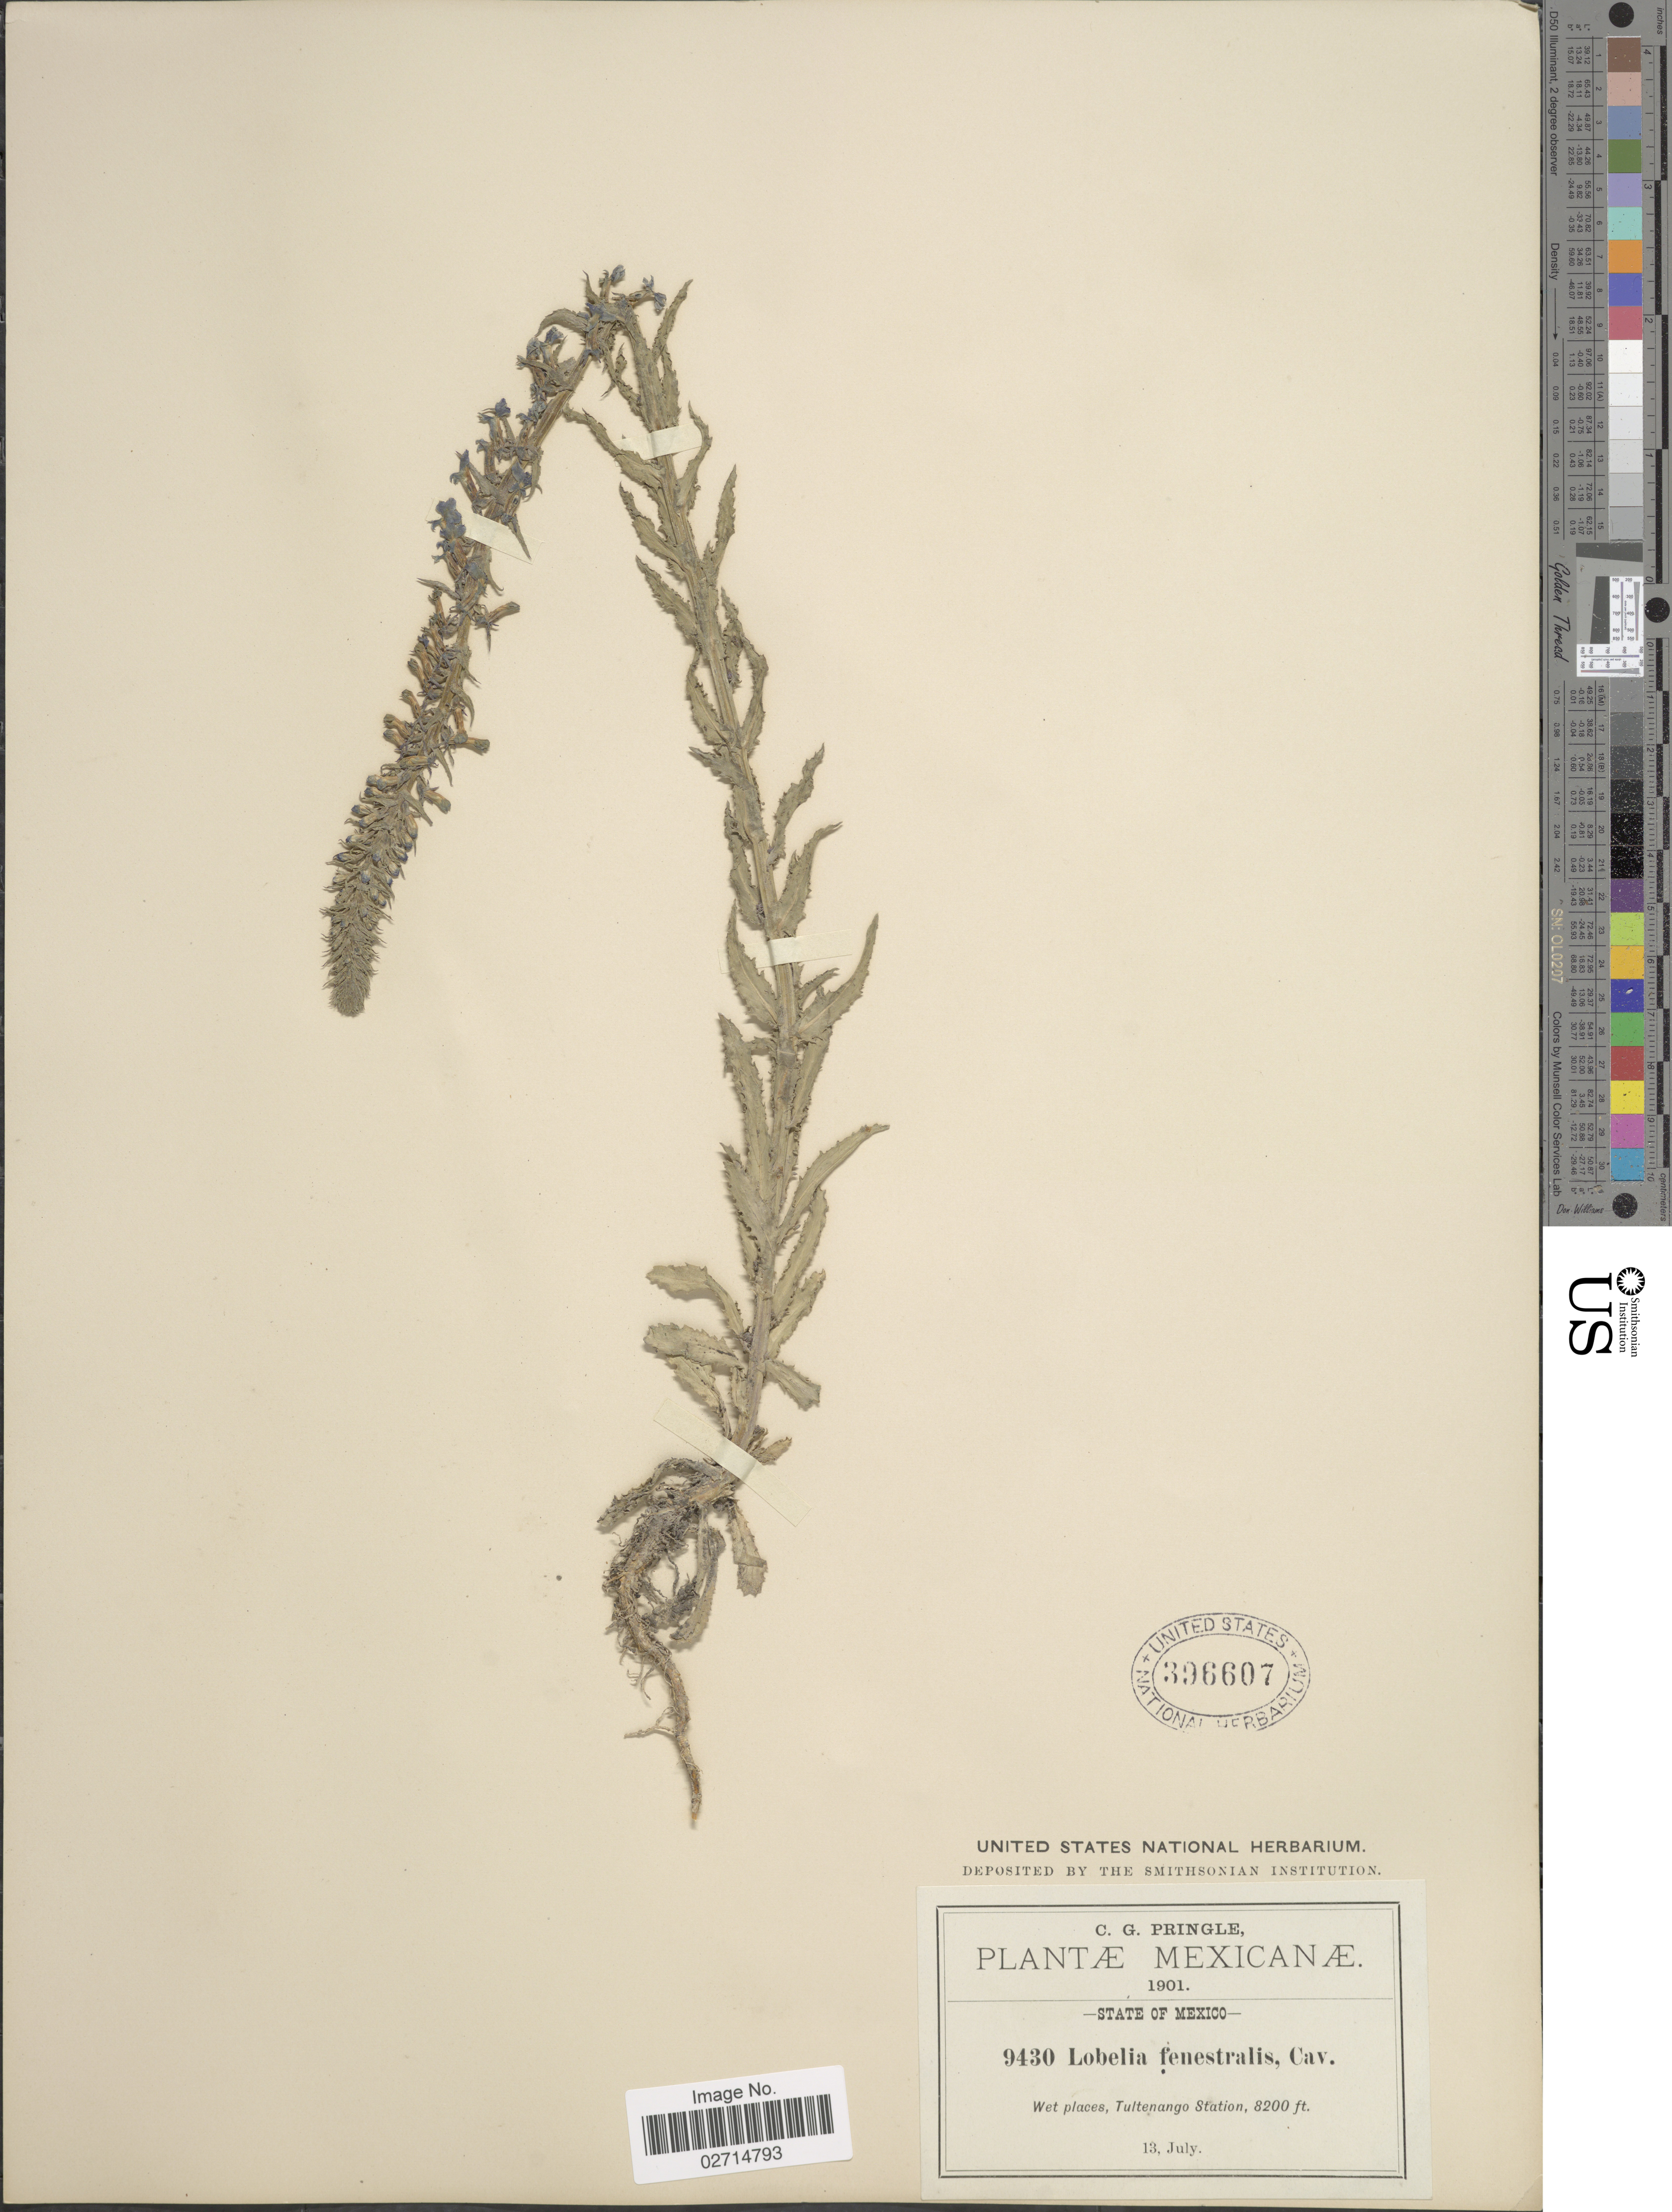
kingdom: Plantae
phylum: Tracheophyta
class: Magnoliopsida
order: Asterales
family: Campanulaceae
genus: Lobelia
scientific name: Lobelia fenestralis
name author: Cav.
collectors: C. G. Pringle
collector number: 9430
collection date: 1901-07-13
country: Mexico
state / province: México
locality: Tultenango Station.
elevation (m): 2499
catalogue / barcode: US 396607